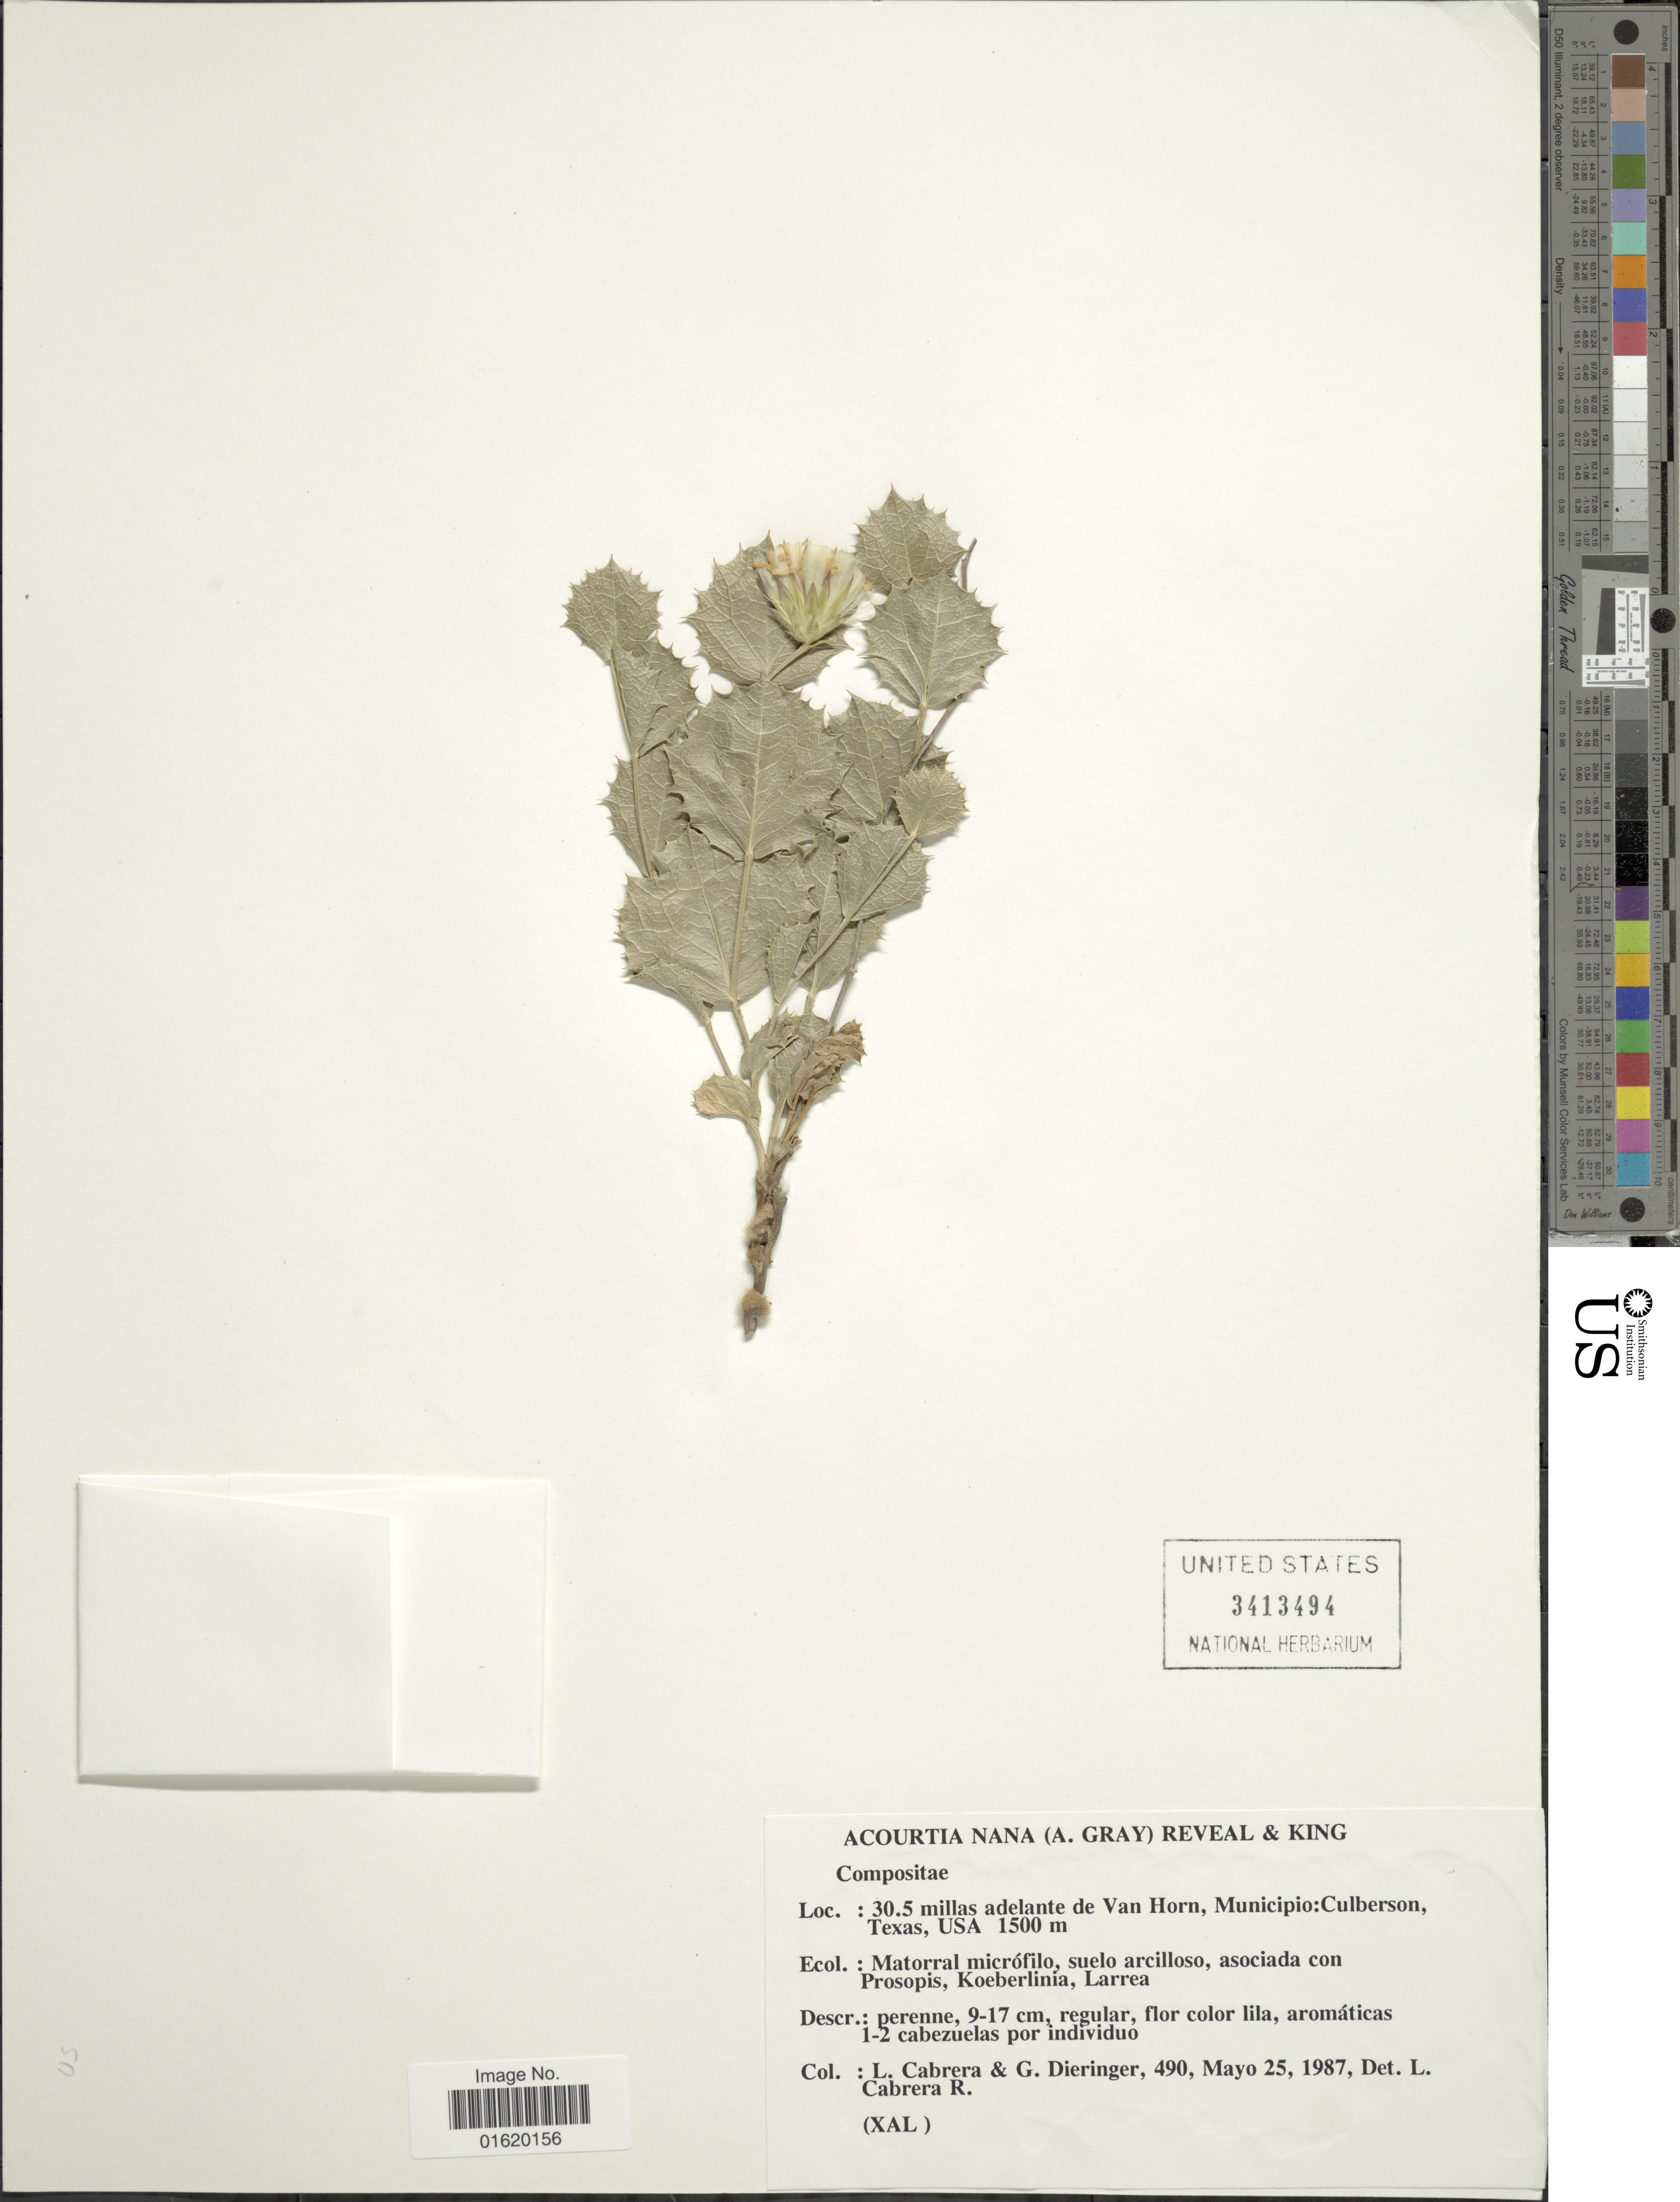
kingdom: Plantae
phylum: Tracheophyta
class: Magnoliopsida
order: Asterales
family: Asteraceae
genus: Acourtia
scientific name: Acourtia nana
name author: (A. Gray) Reveal & R.M. King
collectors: L. Cabrera & G. Dieringer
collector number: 490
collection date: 1987-05-25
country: United States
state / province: Texas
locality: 30.5 millas adelante de Van Horn, Municipio; Cubelrson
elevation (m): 1500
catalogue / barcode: US 3413494